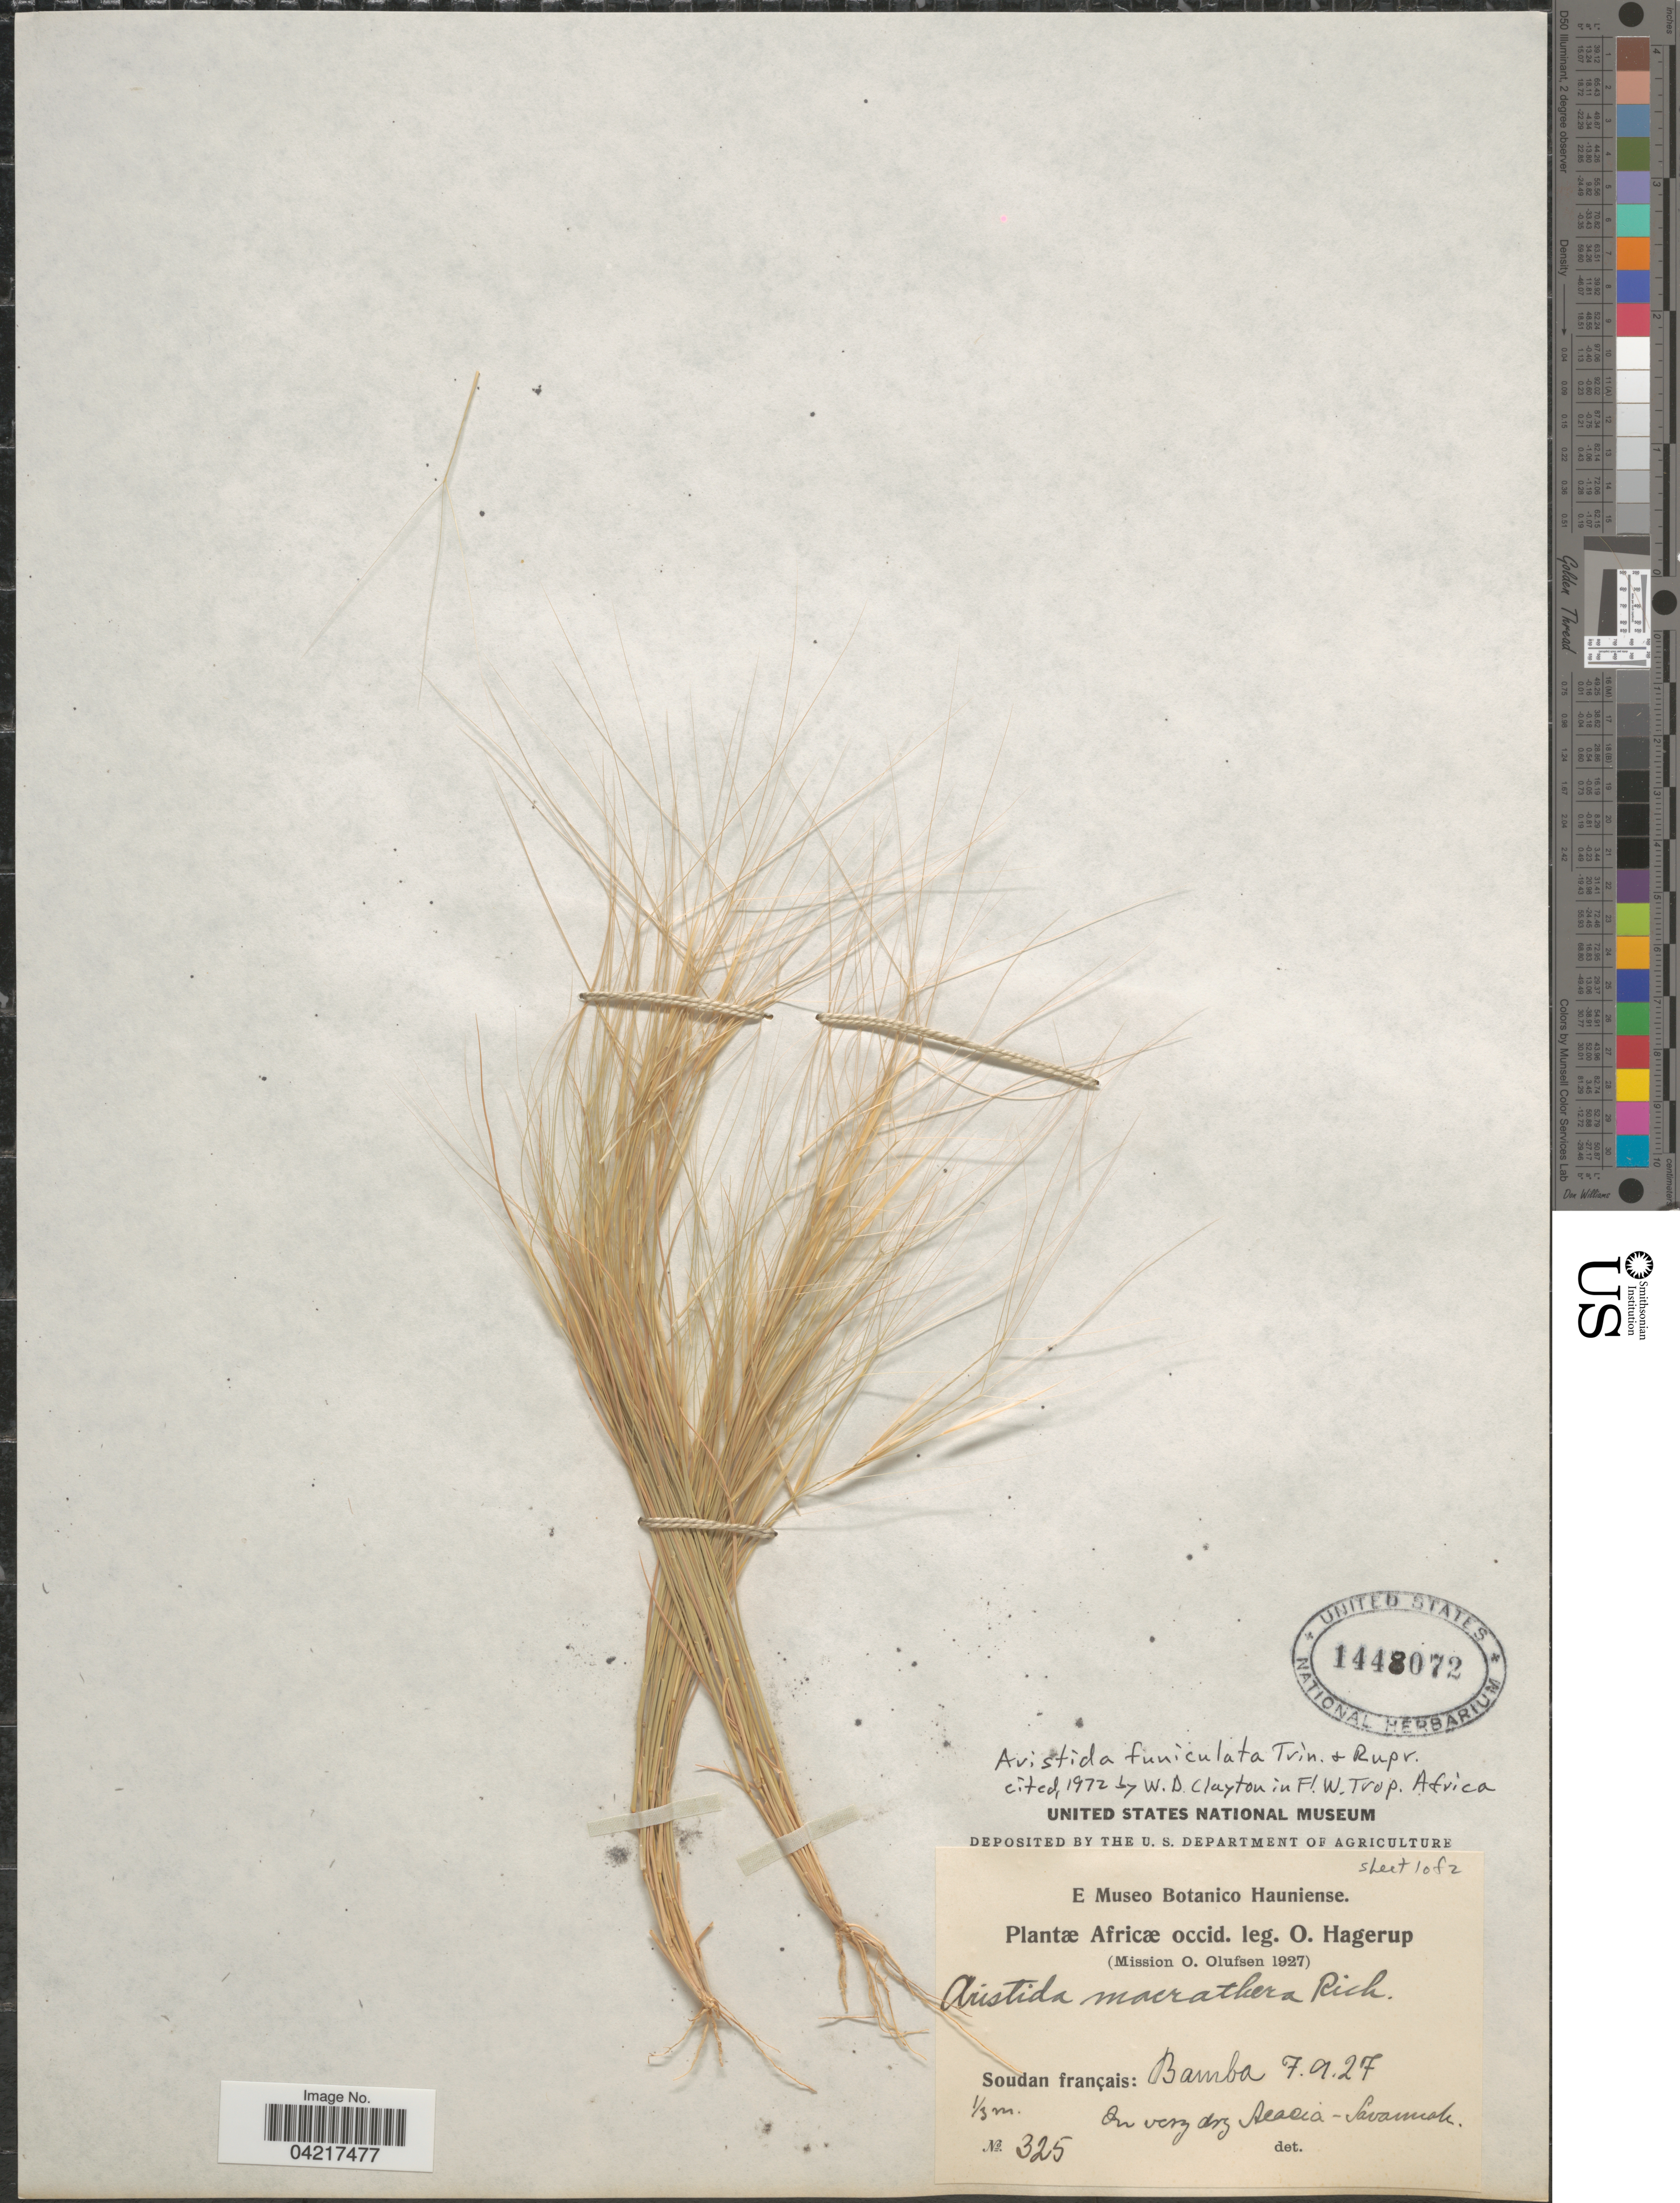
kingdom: Plantae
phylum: Tracheophyta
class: Liliopsida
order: Poales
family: Poaceae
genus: Aristida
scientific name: Aristida funiculata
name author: Trin. & Rupr.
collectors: O. Hagerup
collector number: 325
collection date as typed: Transcribed d/m/y: 7/9/27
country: Sudan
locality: Africæ occid. Soudan français: Bamba. On very dry Acacia - Savannah.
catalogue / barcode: US 1448072